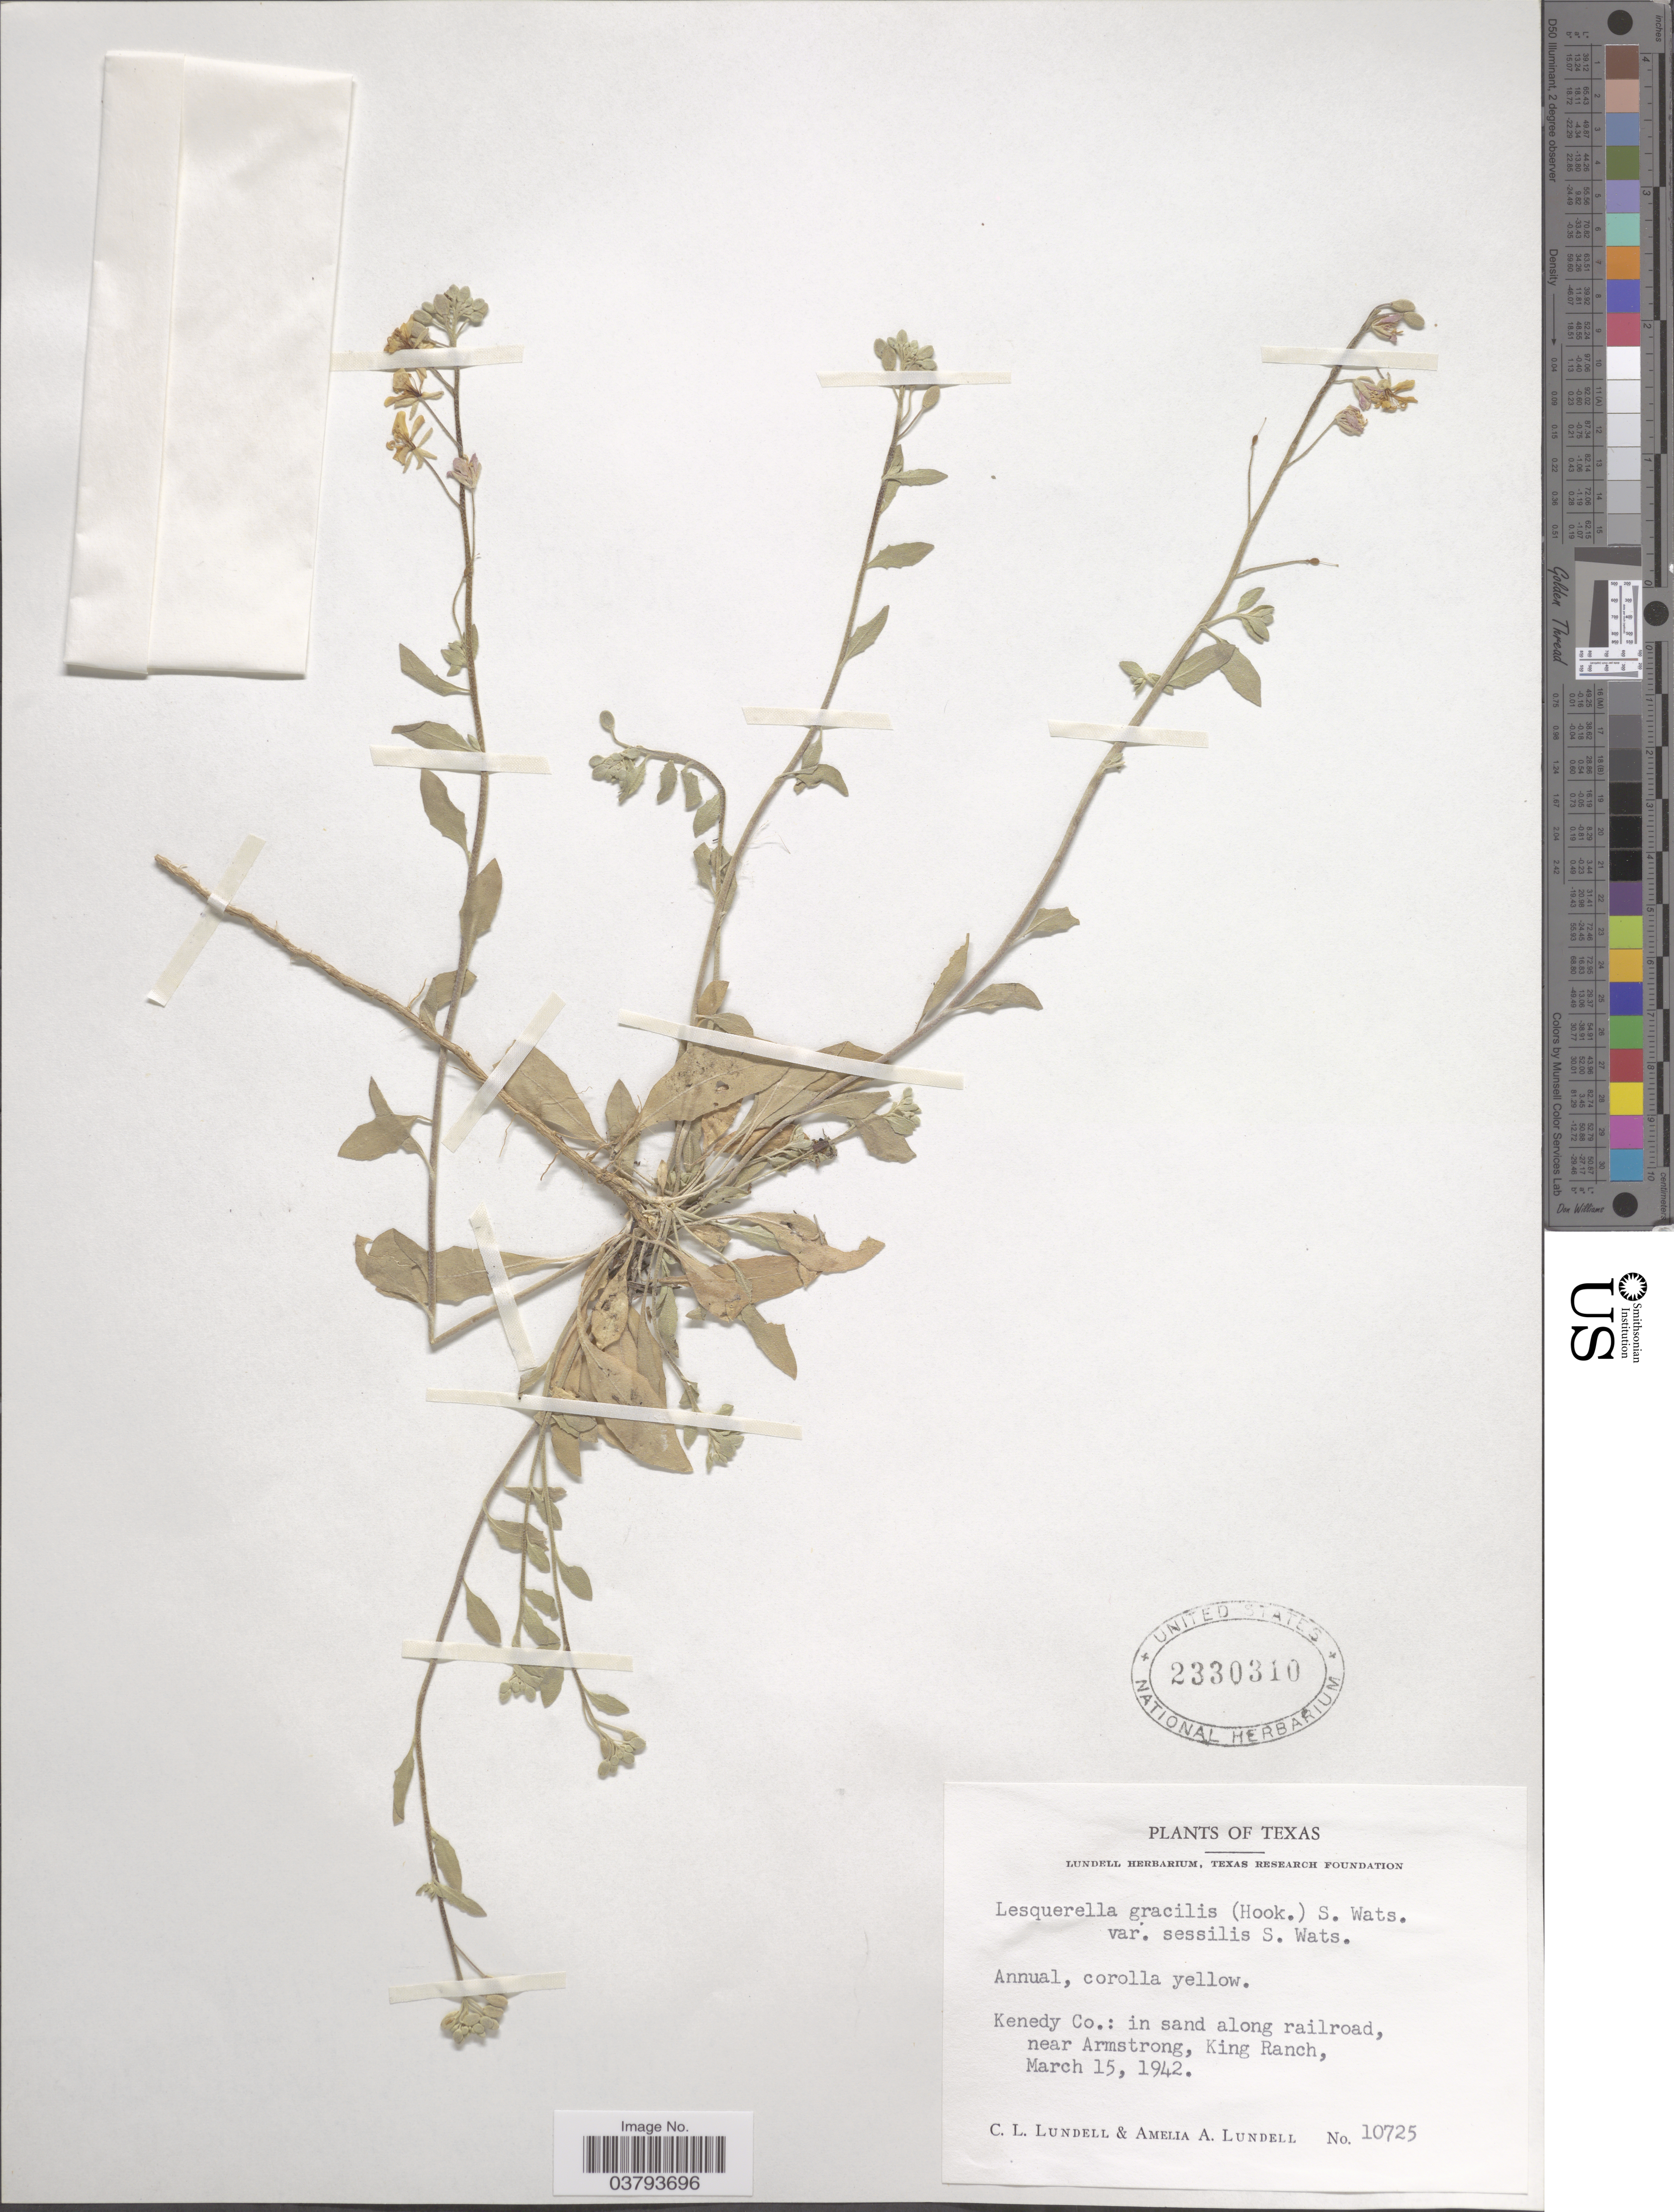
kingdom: Plantae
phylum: Tracheophyta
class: Magnoliopsida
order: Brassicales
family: Brassicaceae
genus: Lesquerella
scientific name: Lesquerella gracilis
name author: (Hook.) S. Watson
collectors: C. L. Lundell & A. A. Lundell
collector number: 10725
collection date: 1942-03-15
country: United States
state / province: Texas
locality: Kenedy Co.: in sand along railroad, near Armstrong, King Ranch.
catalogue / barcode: US 2330310